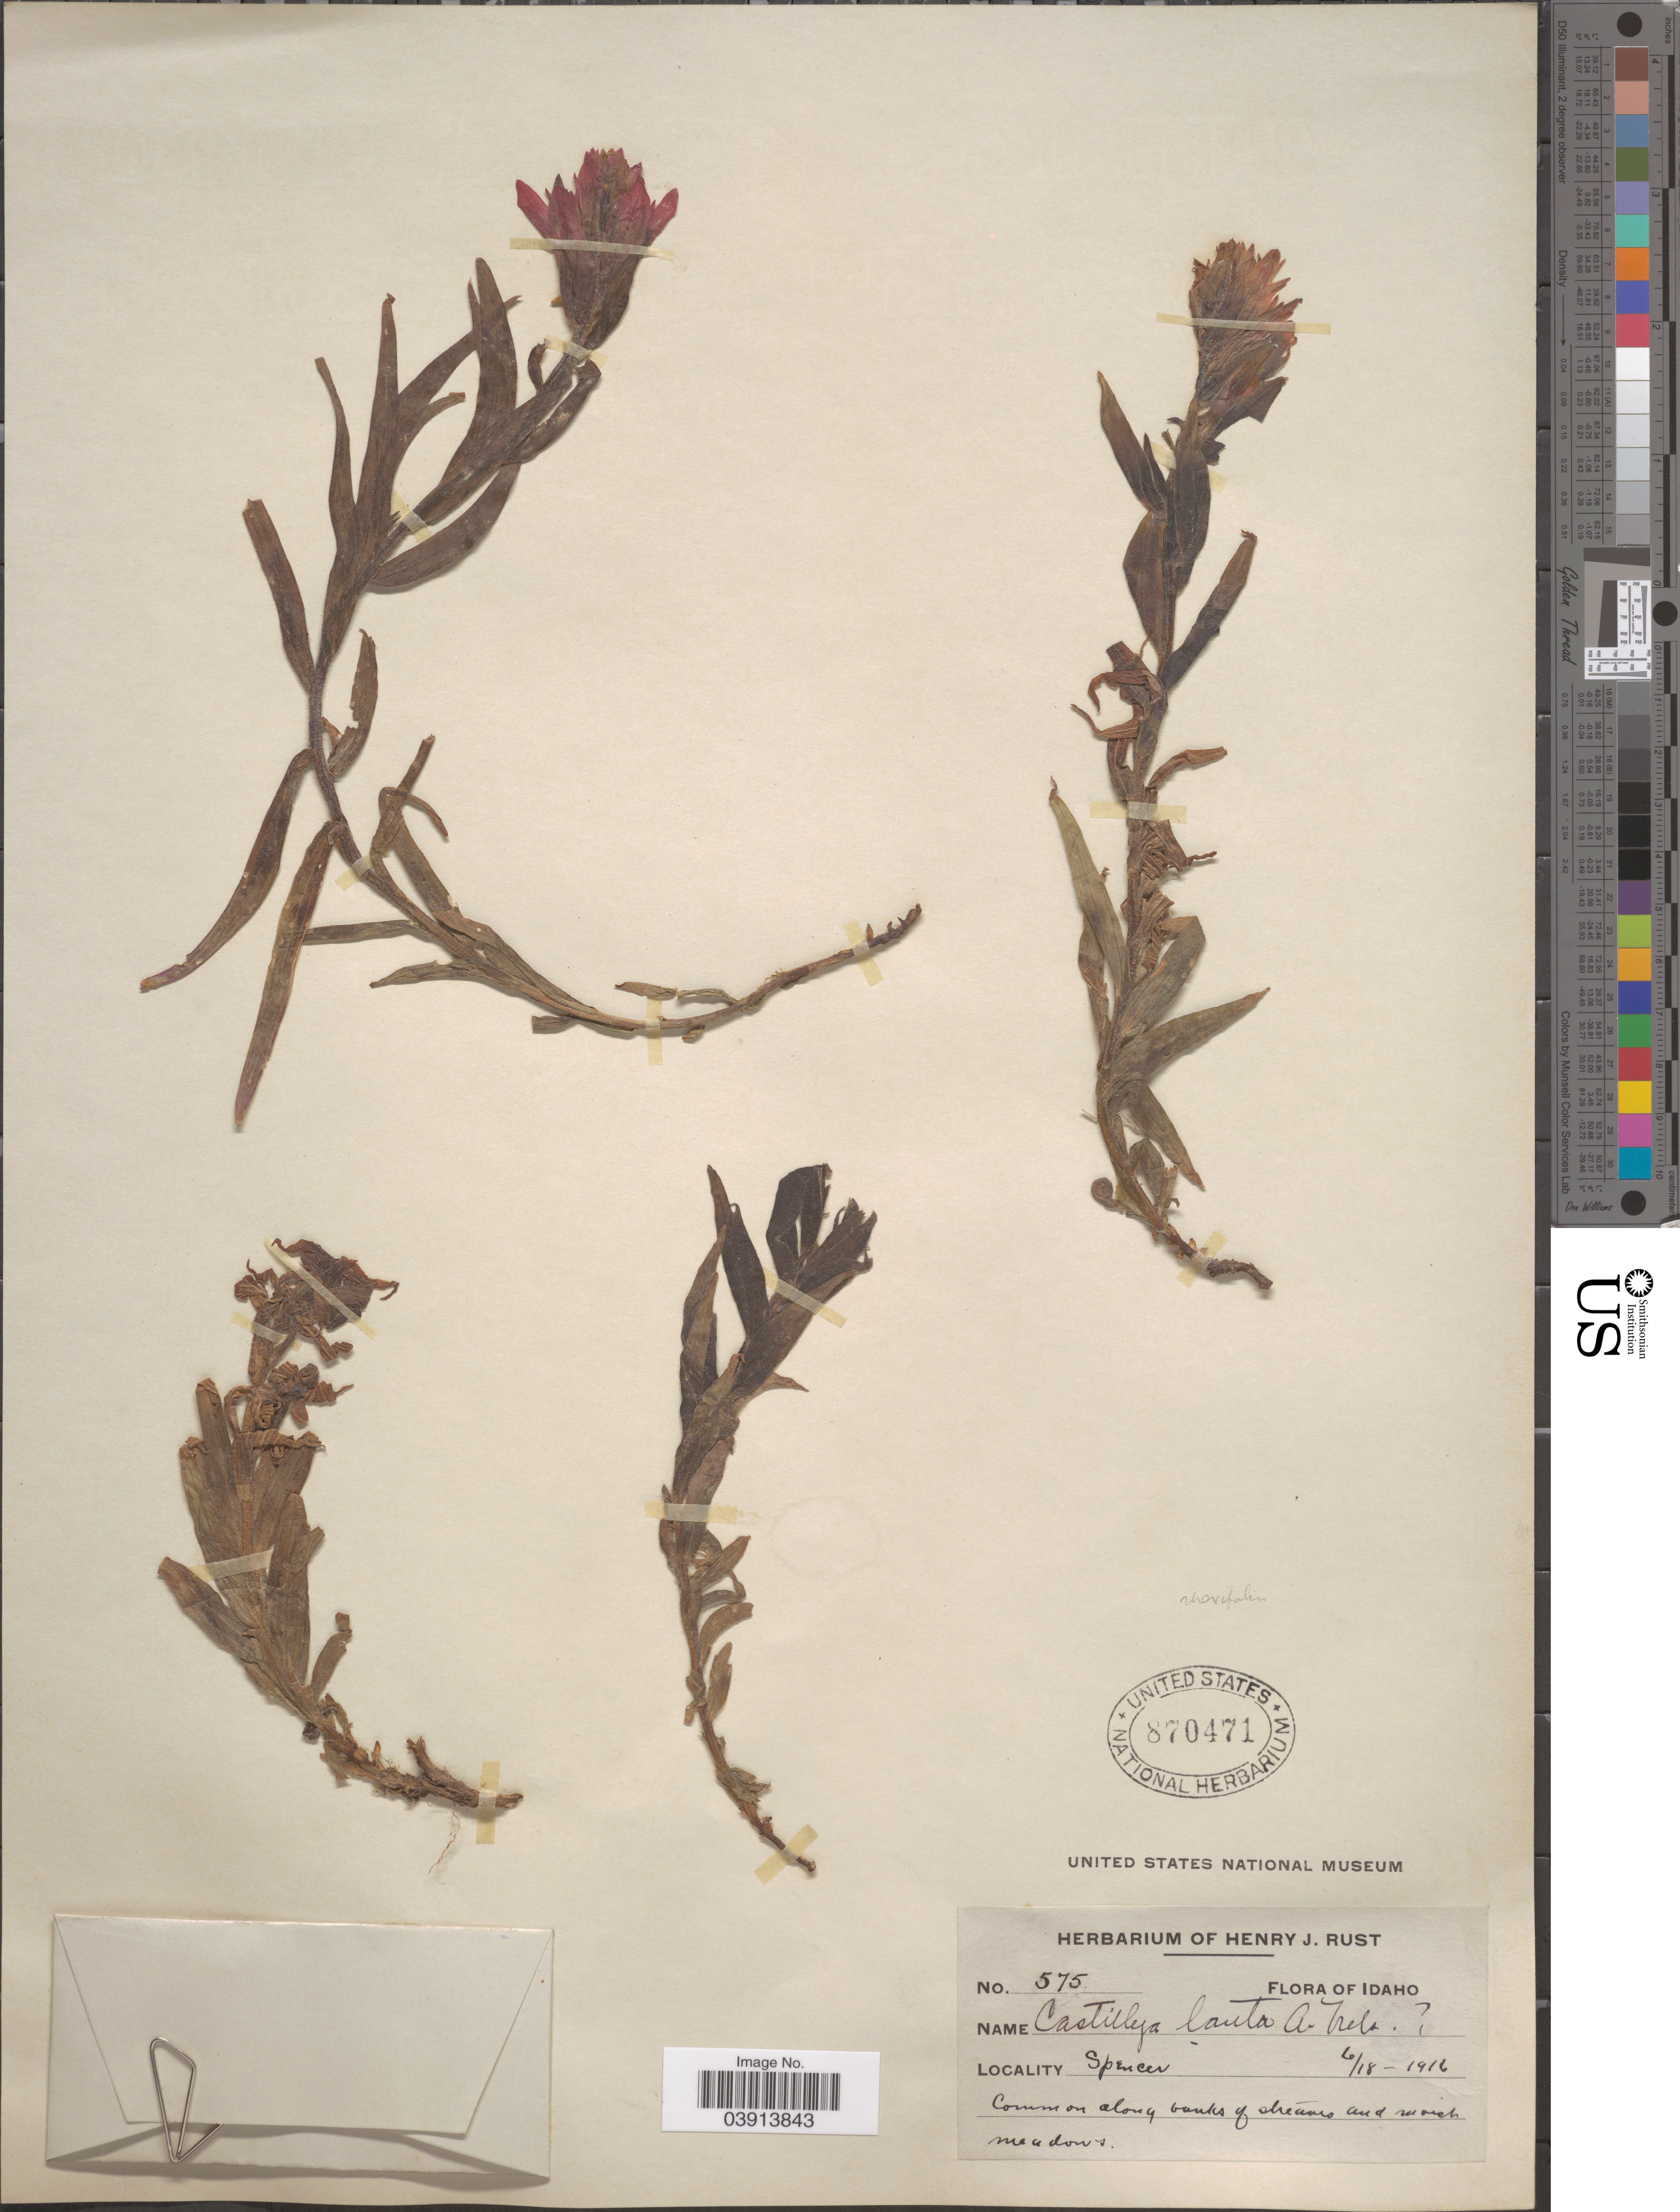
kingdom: Plantae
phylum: Tracheophyta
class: Magnoliopsida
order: Lamiales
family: Orobanchaceae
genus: Castilleja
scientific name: Castilleja rhexiifolia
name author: Rydb.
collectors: ex herb. Henry J. Rust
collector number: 575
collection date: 1916-06-18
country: United States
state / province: Idaho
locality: Spencer.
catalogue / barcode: US 870471